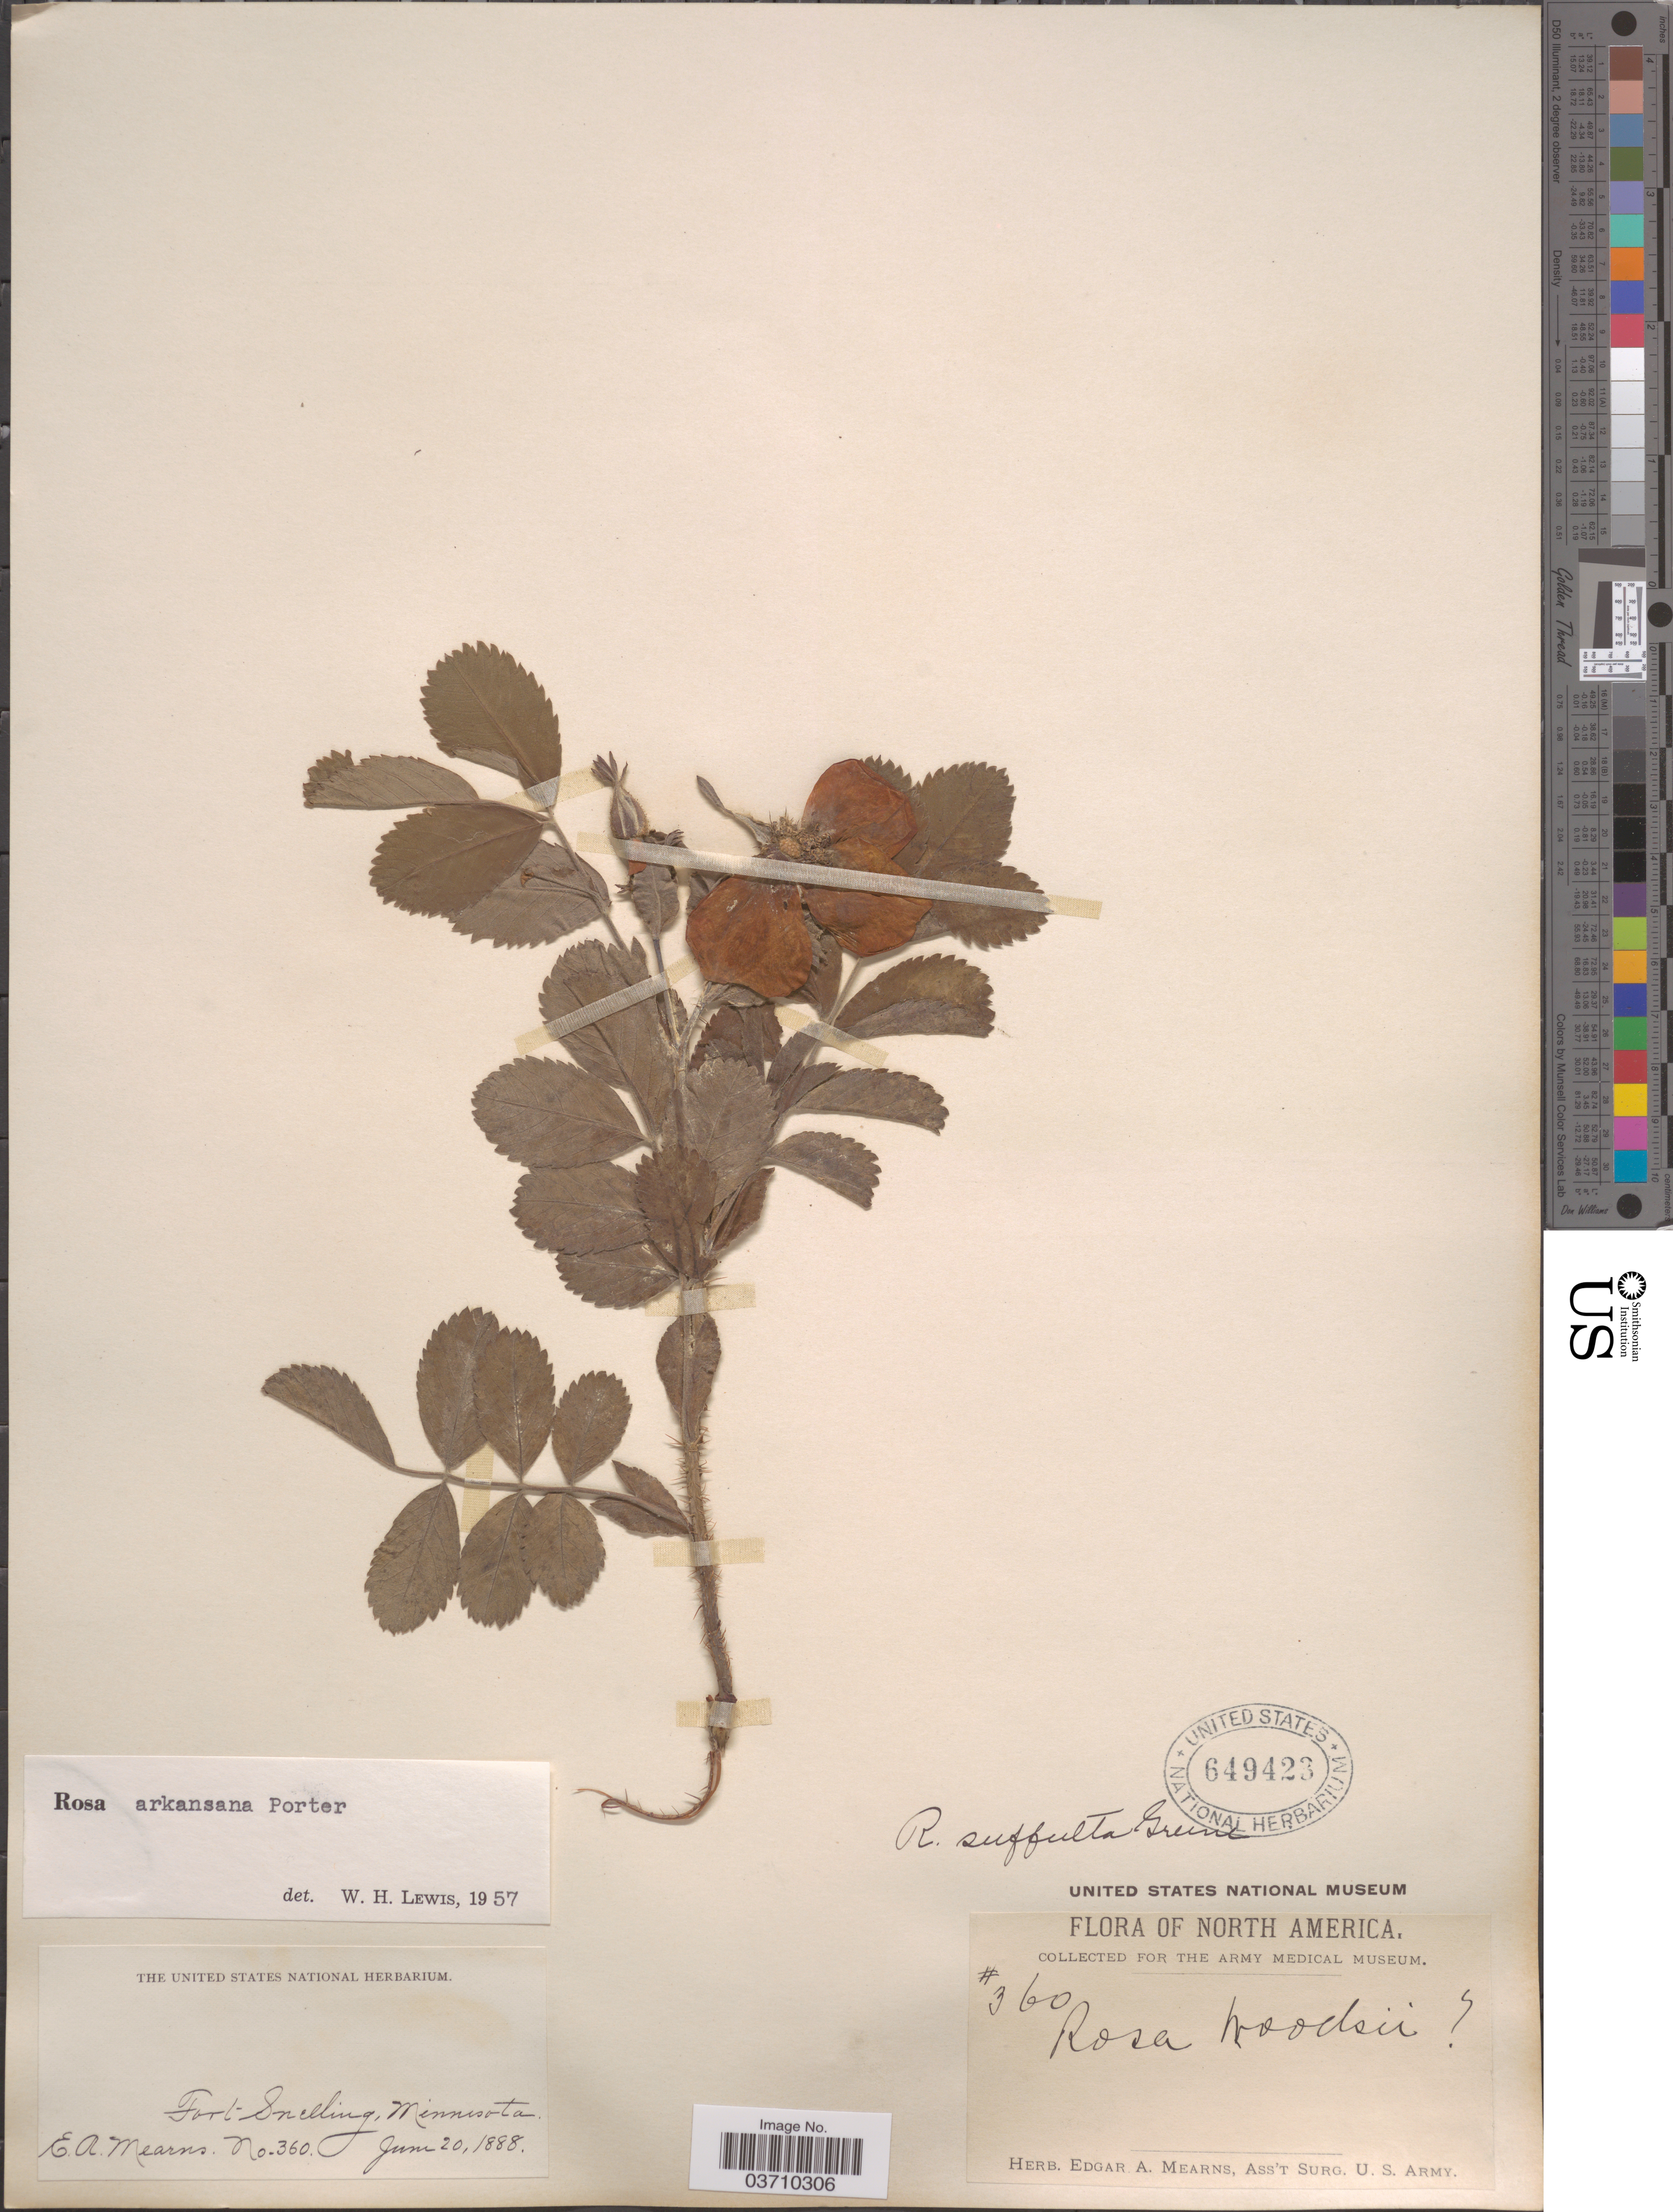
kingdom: Plantae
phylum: Tracheophyta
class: Magnoliopsida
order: Rosales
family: Rosaceae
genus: Rosa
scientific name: Rosa arkansana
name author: Porter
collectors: E. A. Mearns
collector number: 360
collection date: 1888-06-20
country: United States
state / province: Minnesota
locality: Fort Snelling.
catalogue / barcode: US 649423